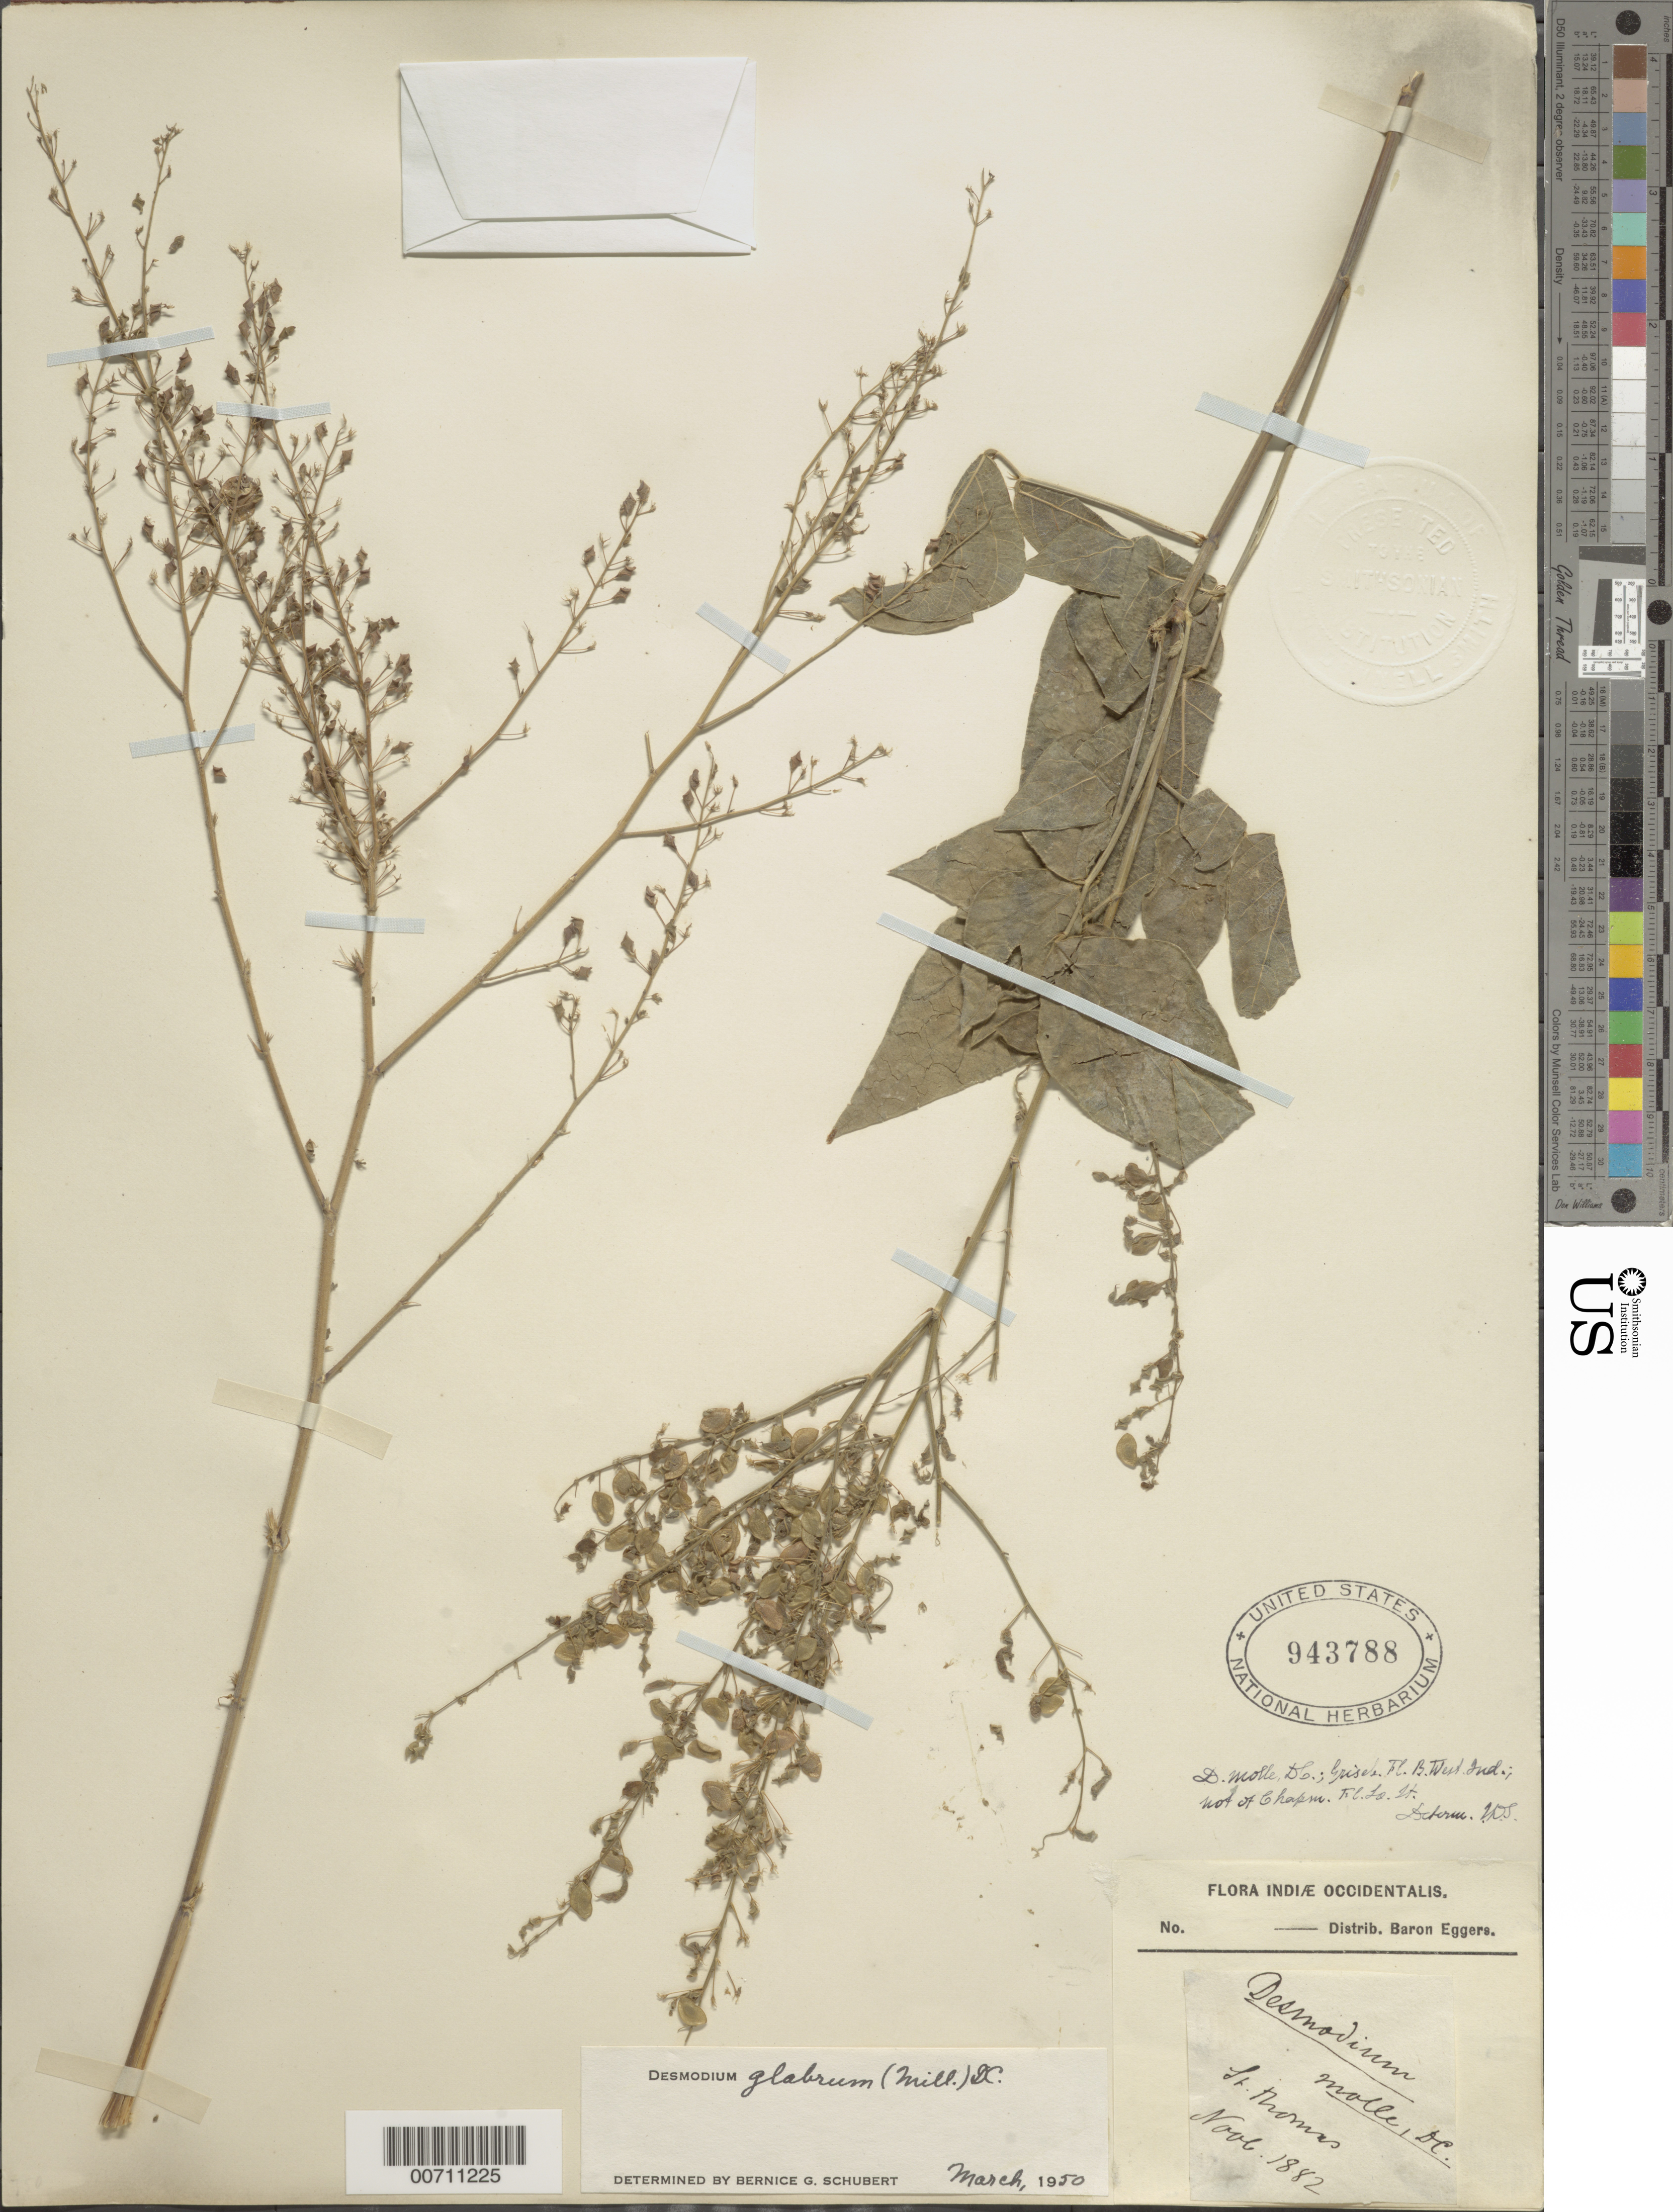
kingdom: Plantae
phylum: Tracheophyta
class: Magnoliopsida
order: Fabales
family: Fabaceae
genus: Desmodium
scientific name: Desmodium glabrum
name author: (Mill.) DC.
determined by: Schubert, Bernice G.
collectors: H. F. A. von Eggers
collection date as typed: Nov 1882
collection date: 1882-11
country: U.S. Virgin Islands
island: St. Thomas Island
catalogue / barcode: US 943788